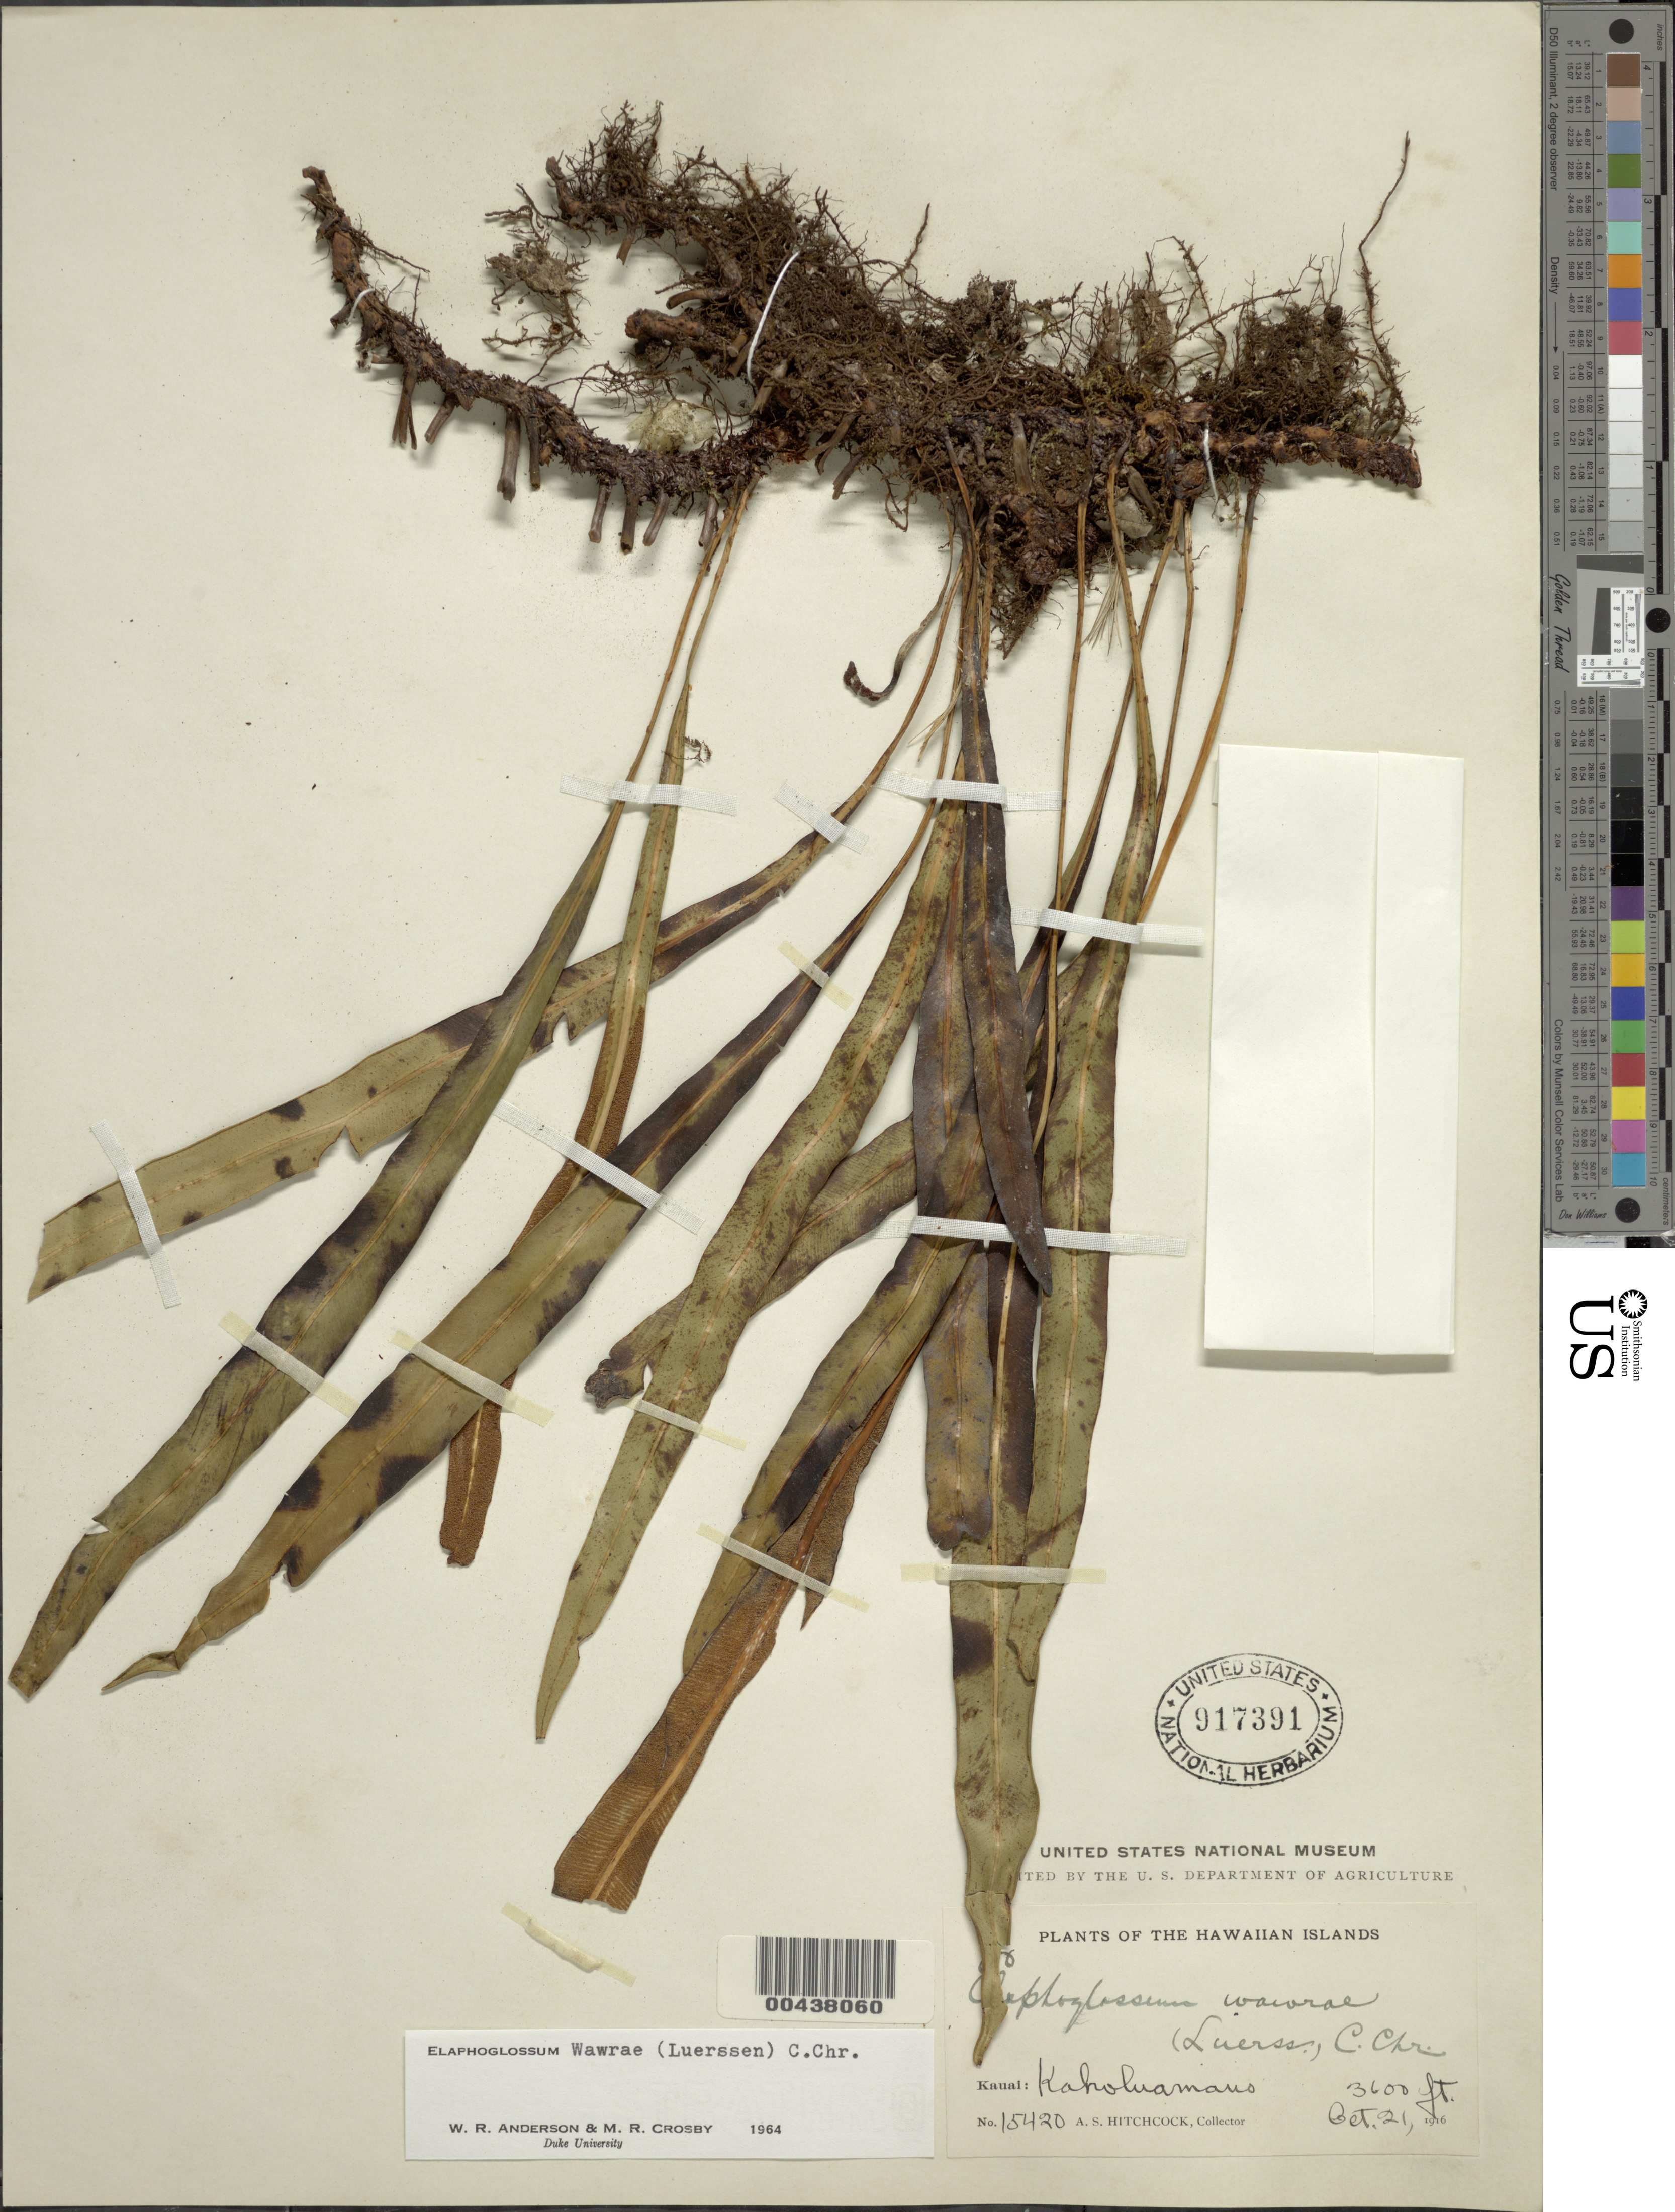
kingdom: Plantae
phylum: Tracheophyta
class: Polypodiopsida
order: Polypodiales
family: Dryopteridaceae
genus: Elaphoglossum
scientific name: Elaphoglossum wawrae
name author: (Luerss.) C. Chr.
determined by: Anderson, W. R.; Crosby, M.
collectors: A. S. Hitchcock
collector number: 15420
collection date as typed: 21 Oct 1916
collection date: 1916-10-21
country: United States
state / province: Hawaii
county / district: Kauai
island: Kaua'i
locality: Kaholuamano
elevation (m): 1097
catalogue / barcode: US 917391